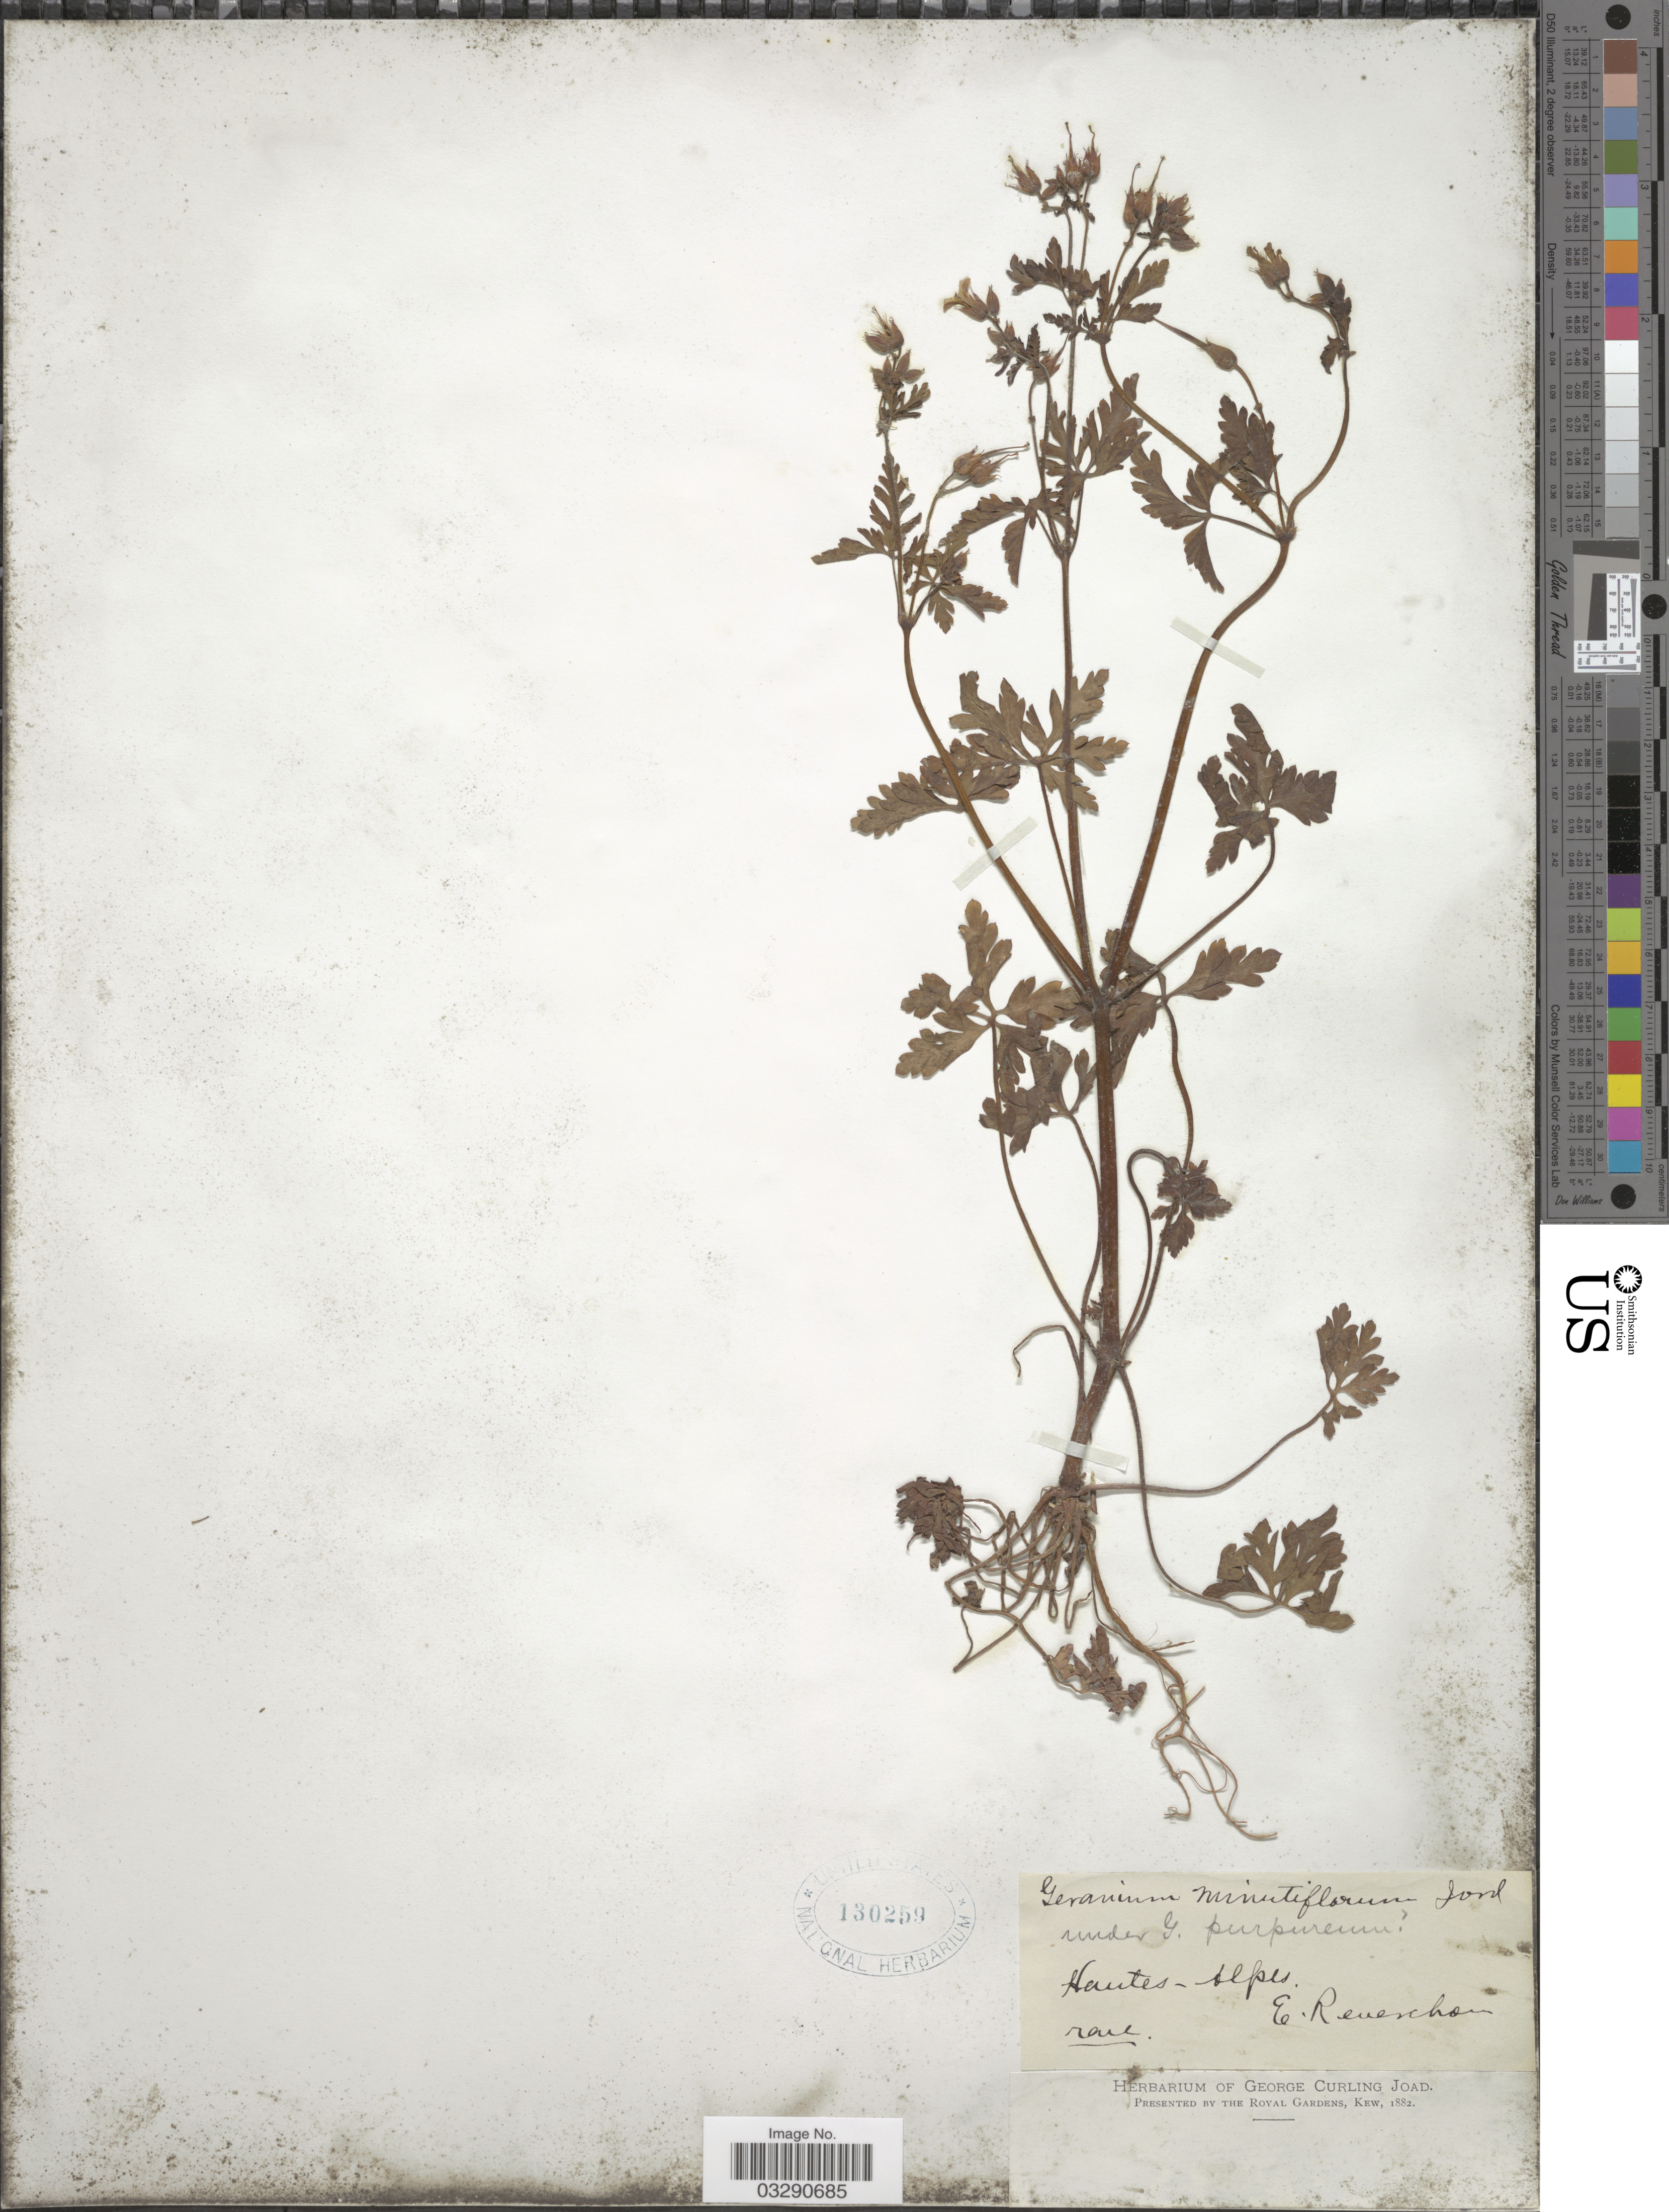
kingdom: Plantae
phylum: Tracheophyta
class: Magnoliopsida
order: Geraniales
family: Geraniaceae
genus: Geranium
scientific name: Geranium purpureum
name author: Vill.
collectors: E. Reverchon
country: France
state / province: Provence-Alpes-Côte d'Azur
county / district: Hautes-Alpes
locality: Hautes - Alpes.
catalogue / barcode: US 130259